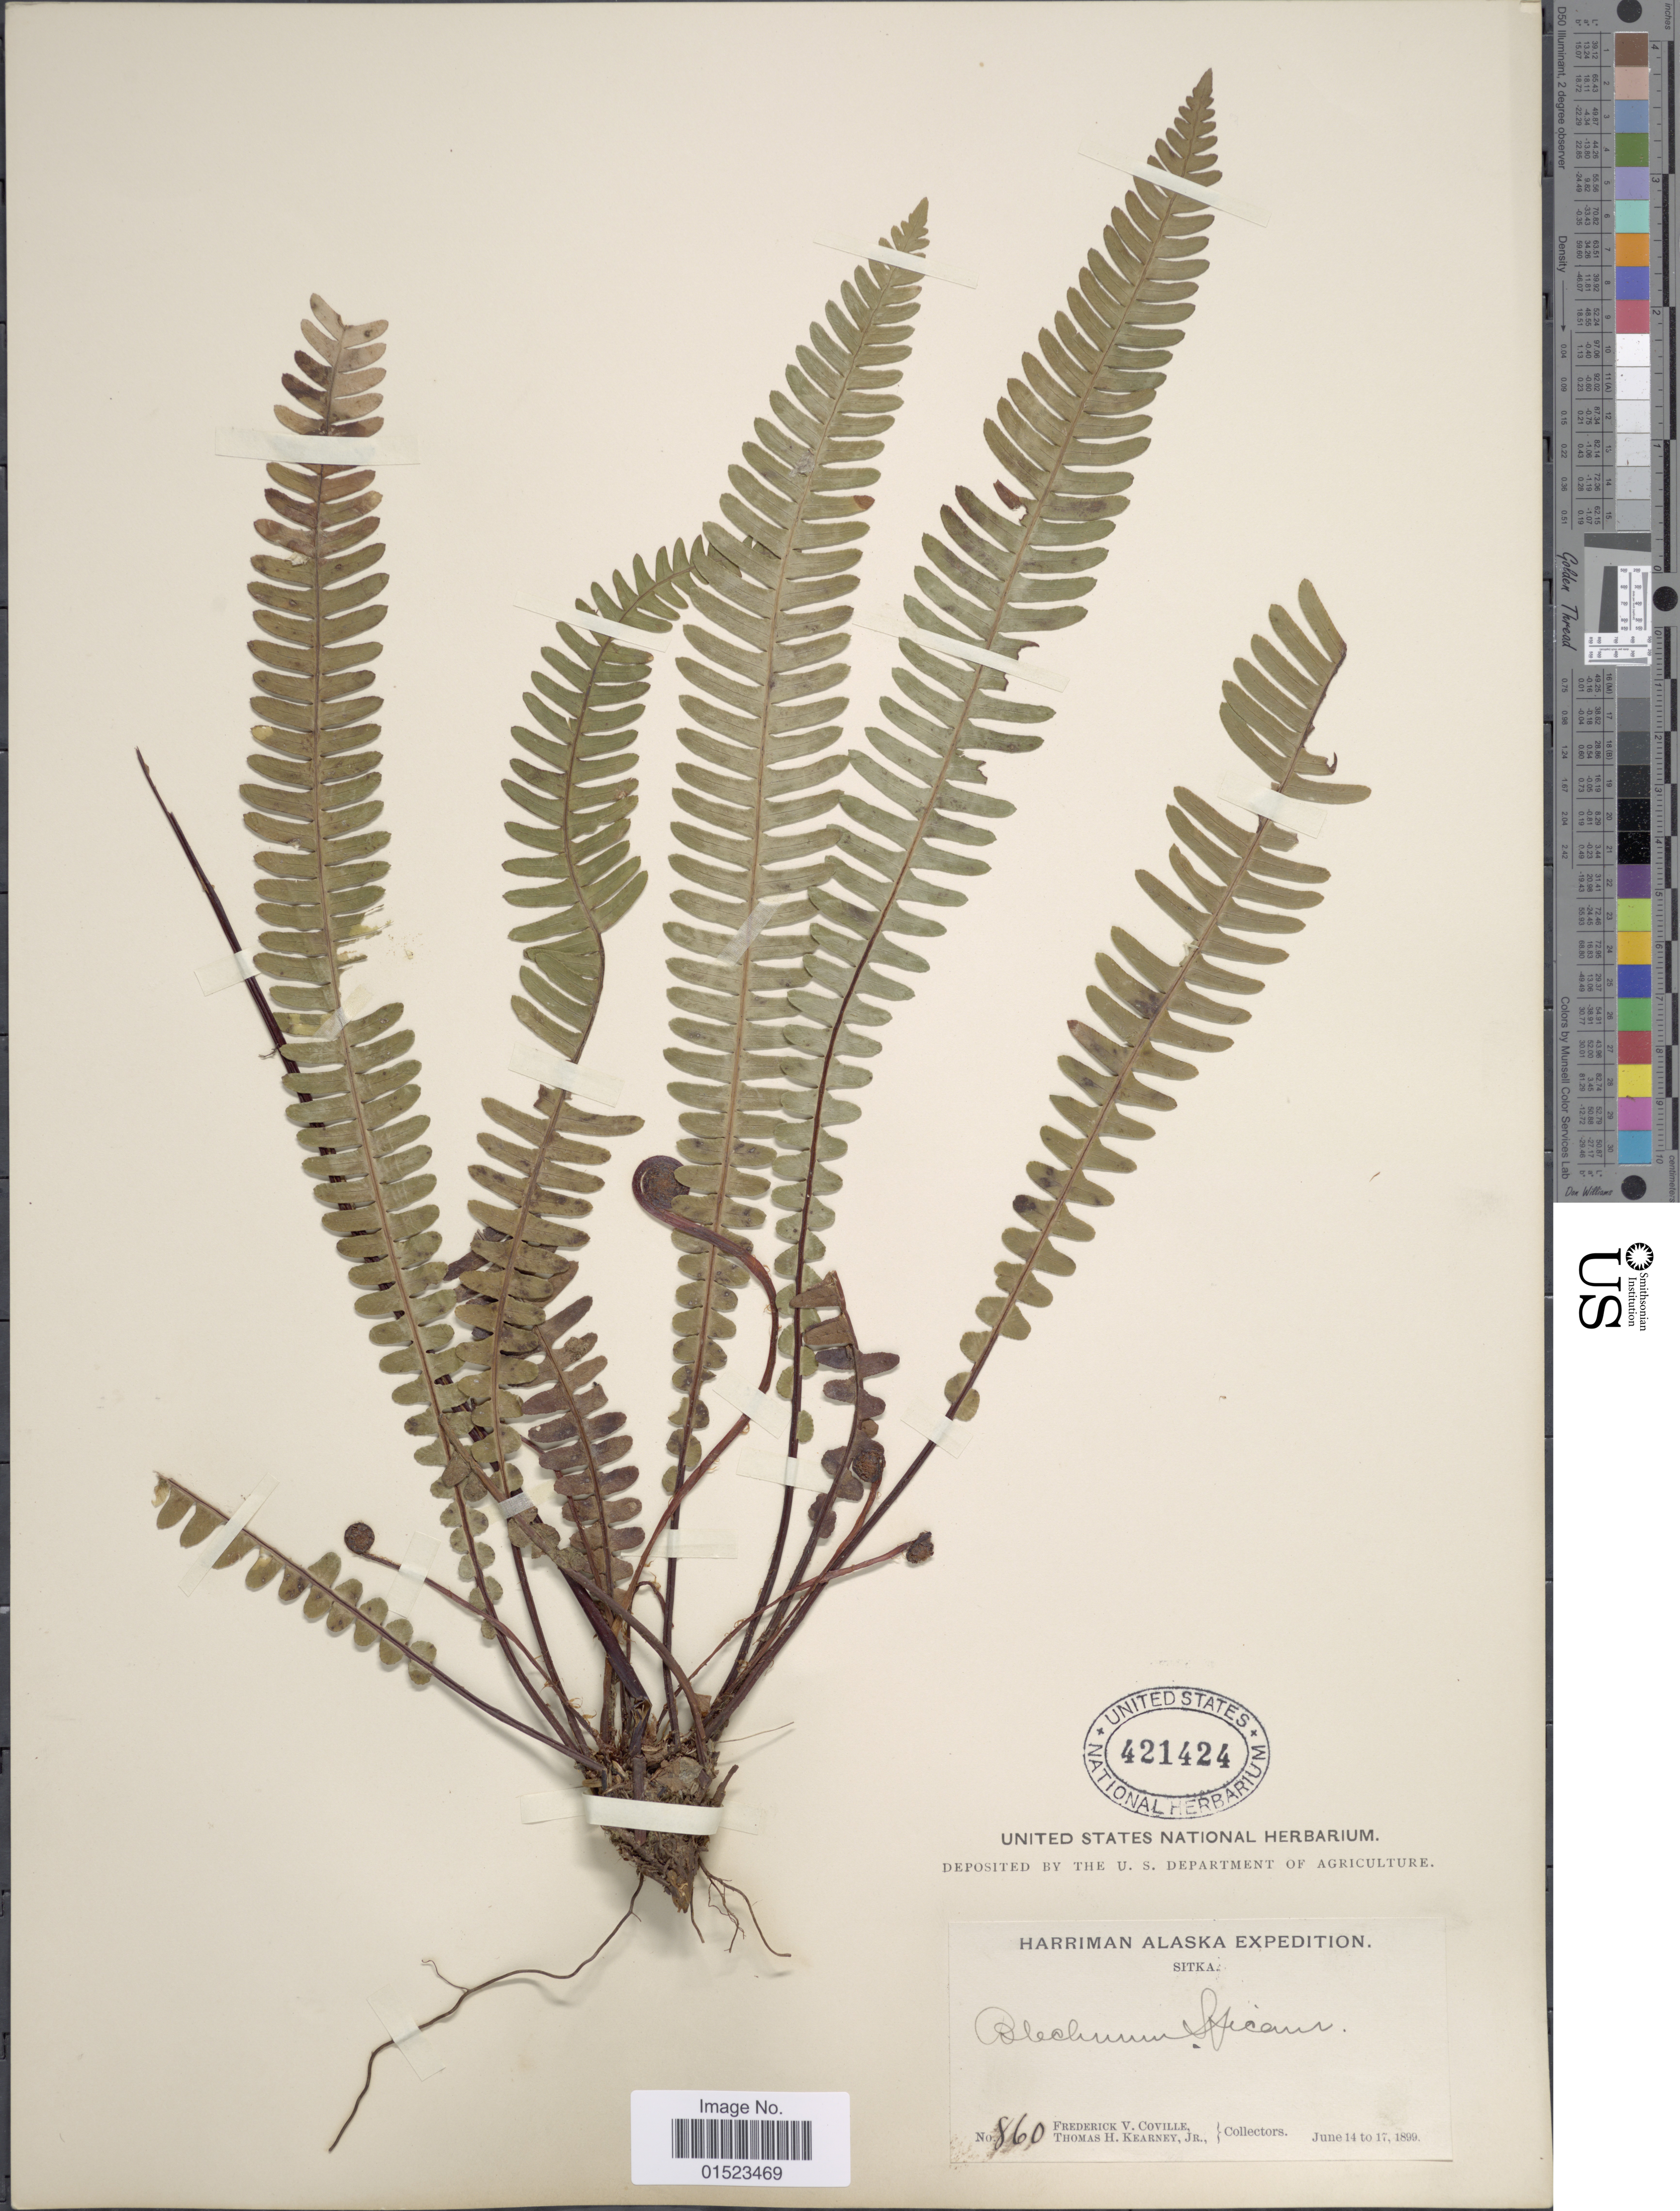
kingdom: Plantae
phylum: Tracheophyta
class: Polypodiopsida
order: Polypodiales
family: Blechnaceae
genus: Blechnum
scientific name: Blechnum spicant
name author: (L.) Sm.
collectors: F. V. Coville & T. H. Kearney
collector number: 860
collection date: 1899-06-14/1899-06-17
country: United States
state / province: Alaska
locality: Harriman Alaska Expedition, Sitka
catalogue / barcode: US 421424